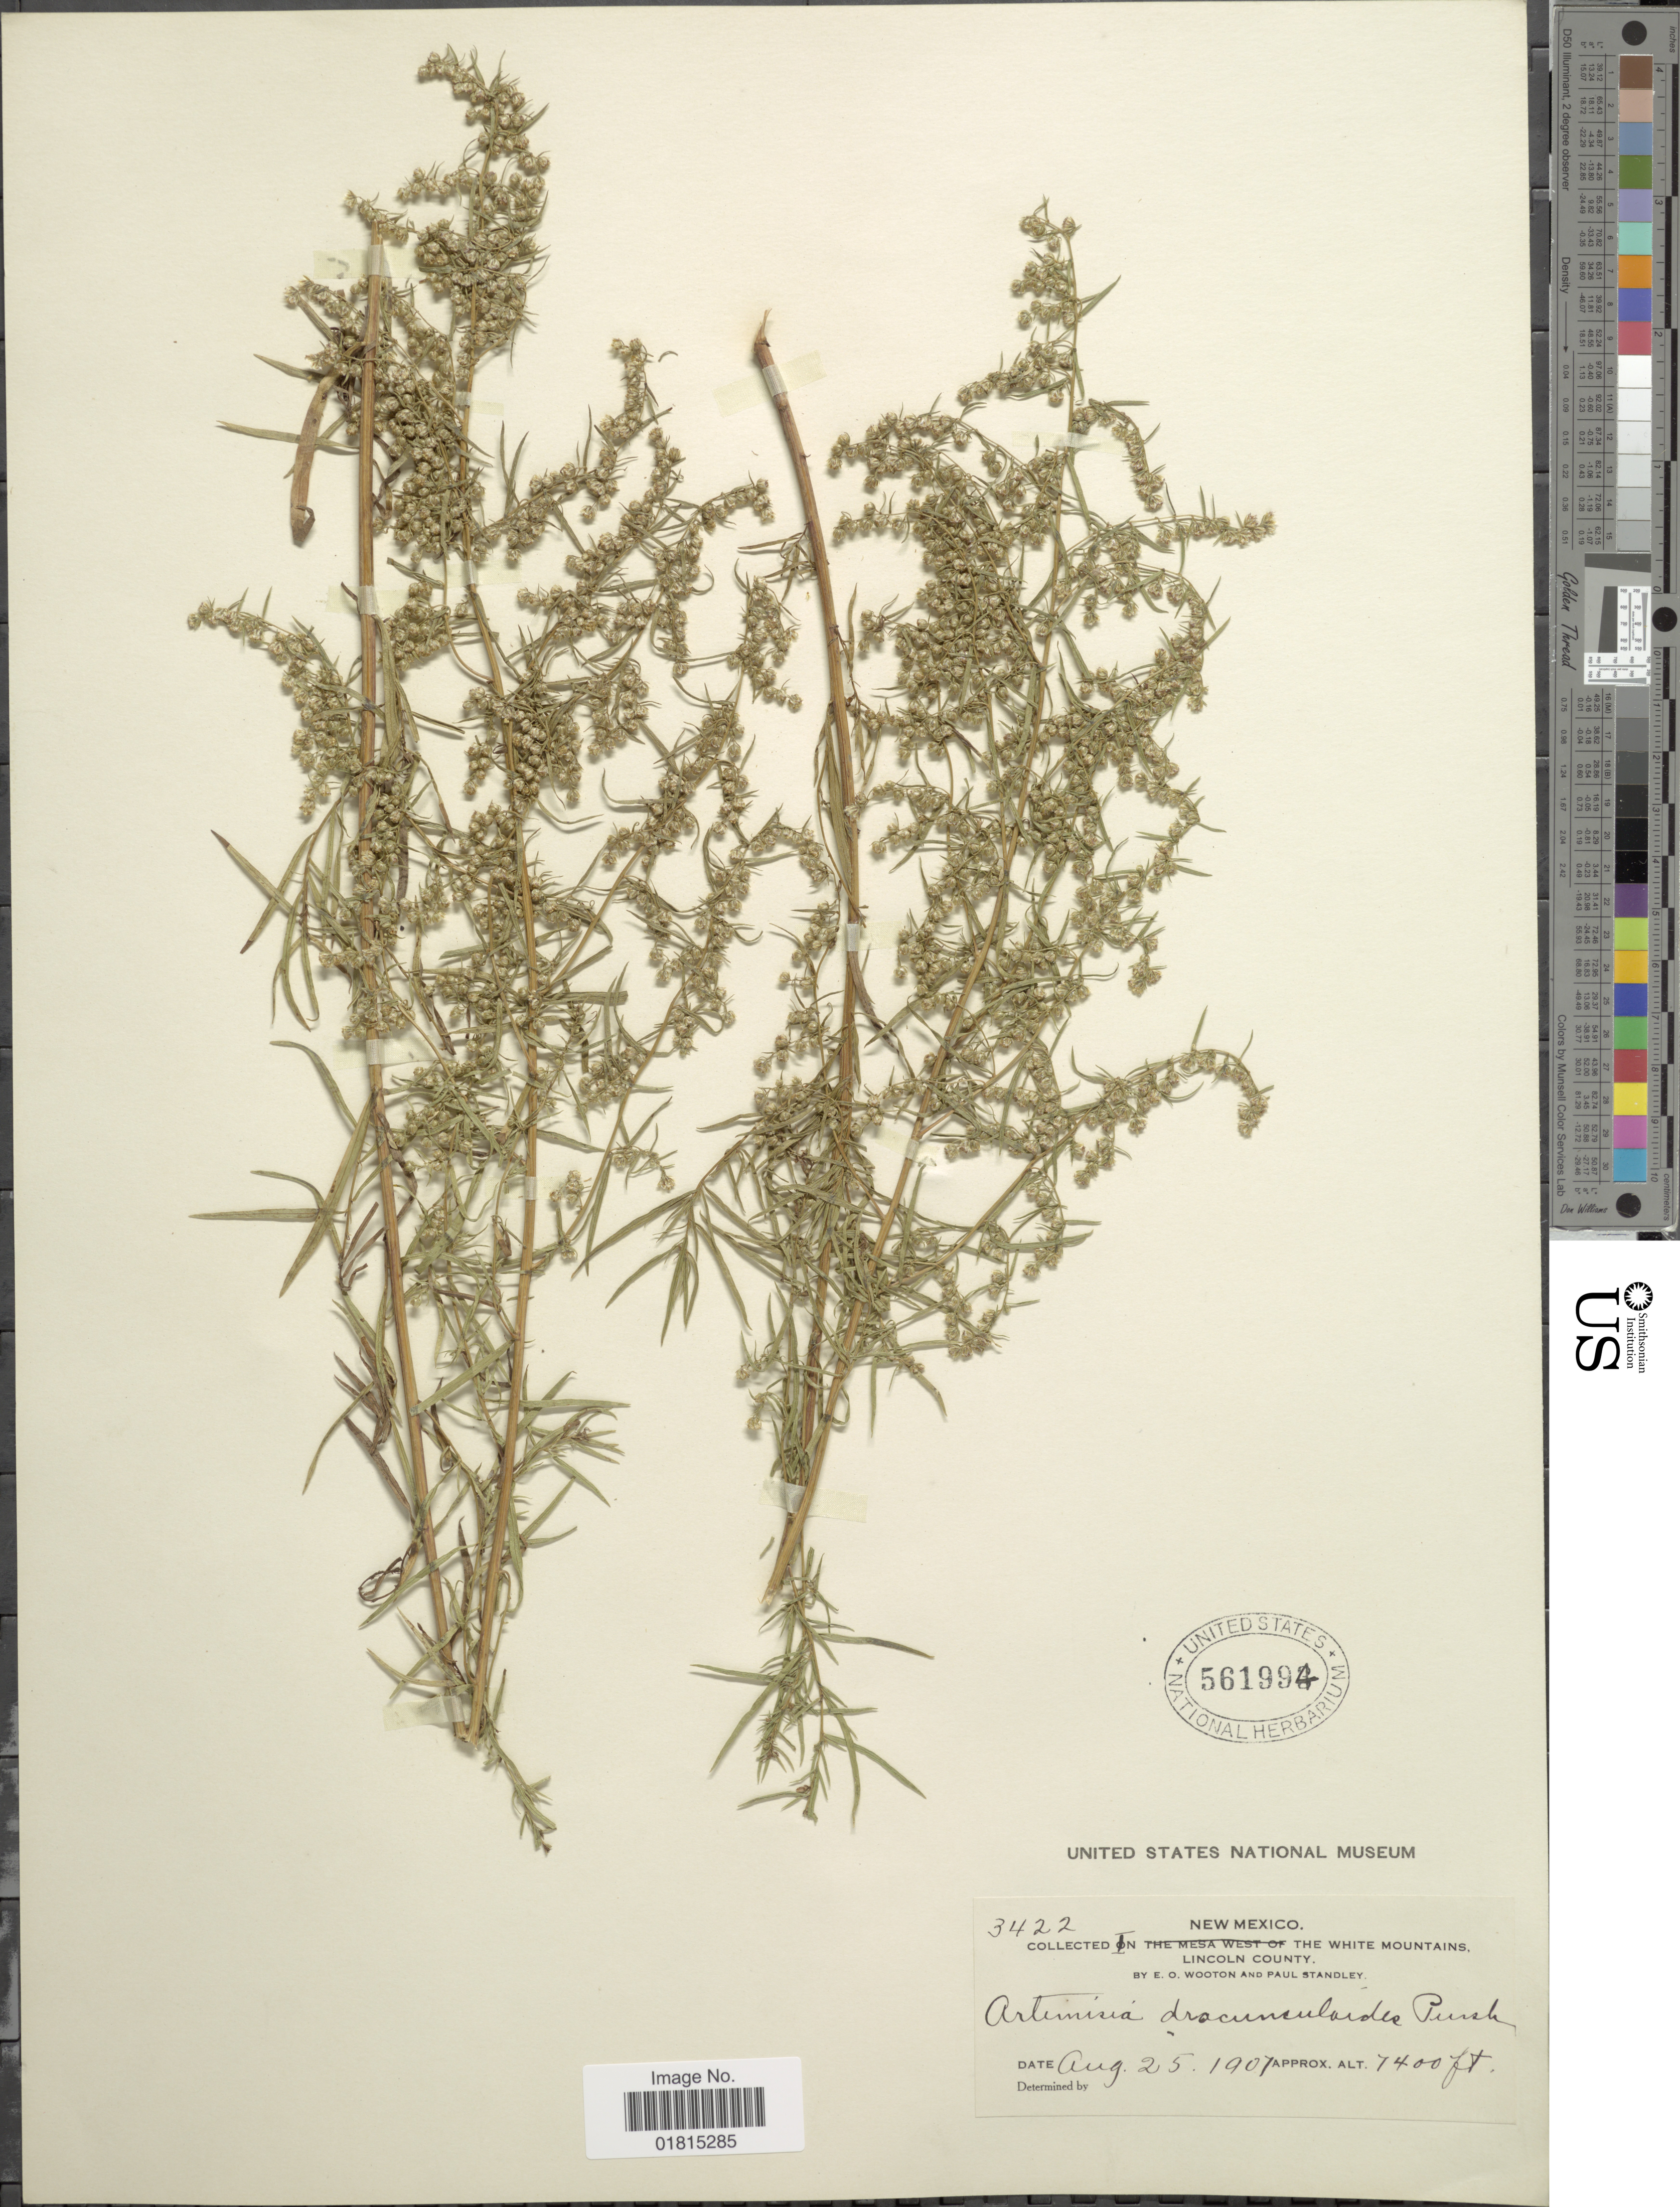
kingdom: Plantae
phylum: Tracheophyta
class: Magnoliopsida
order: Asterales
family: Asteraceae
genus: Artemisia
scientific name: Artemisia dracunculoides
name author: Pursh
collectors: E. O. Wooton & P. C. Standley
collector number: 3422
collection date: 1907-08-25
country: United States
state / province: New Mexico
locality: In the White Mountains, Lincoln County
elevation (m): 2256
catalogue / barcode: US 561994